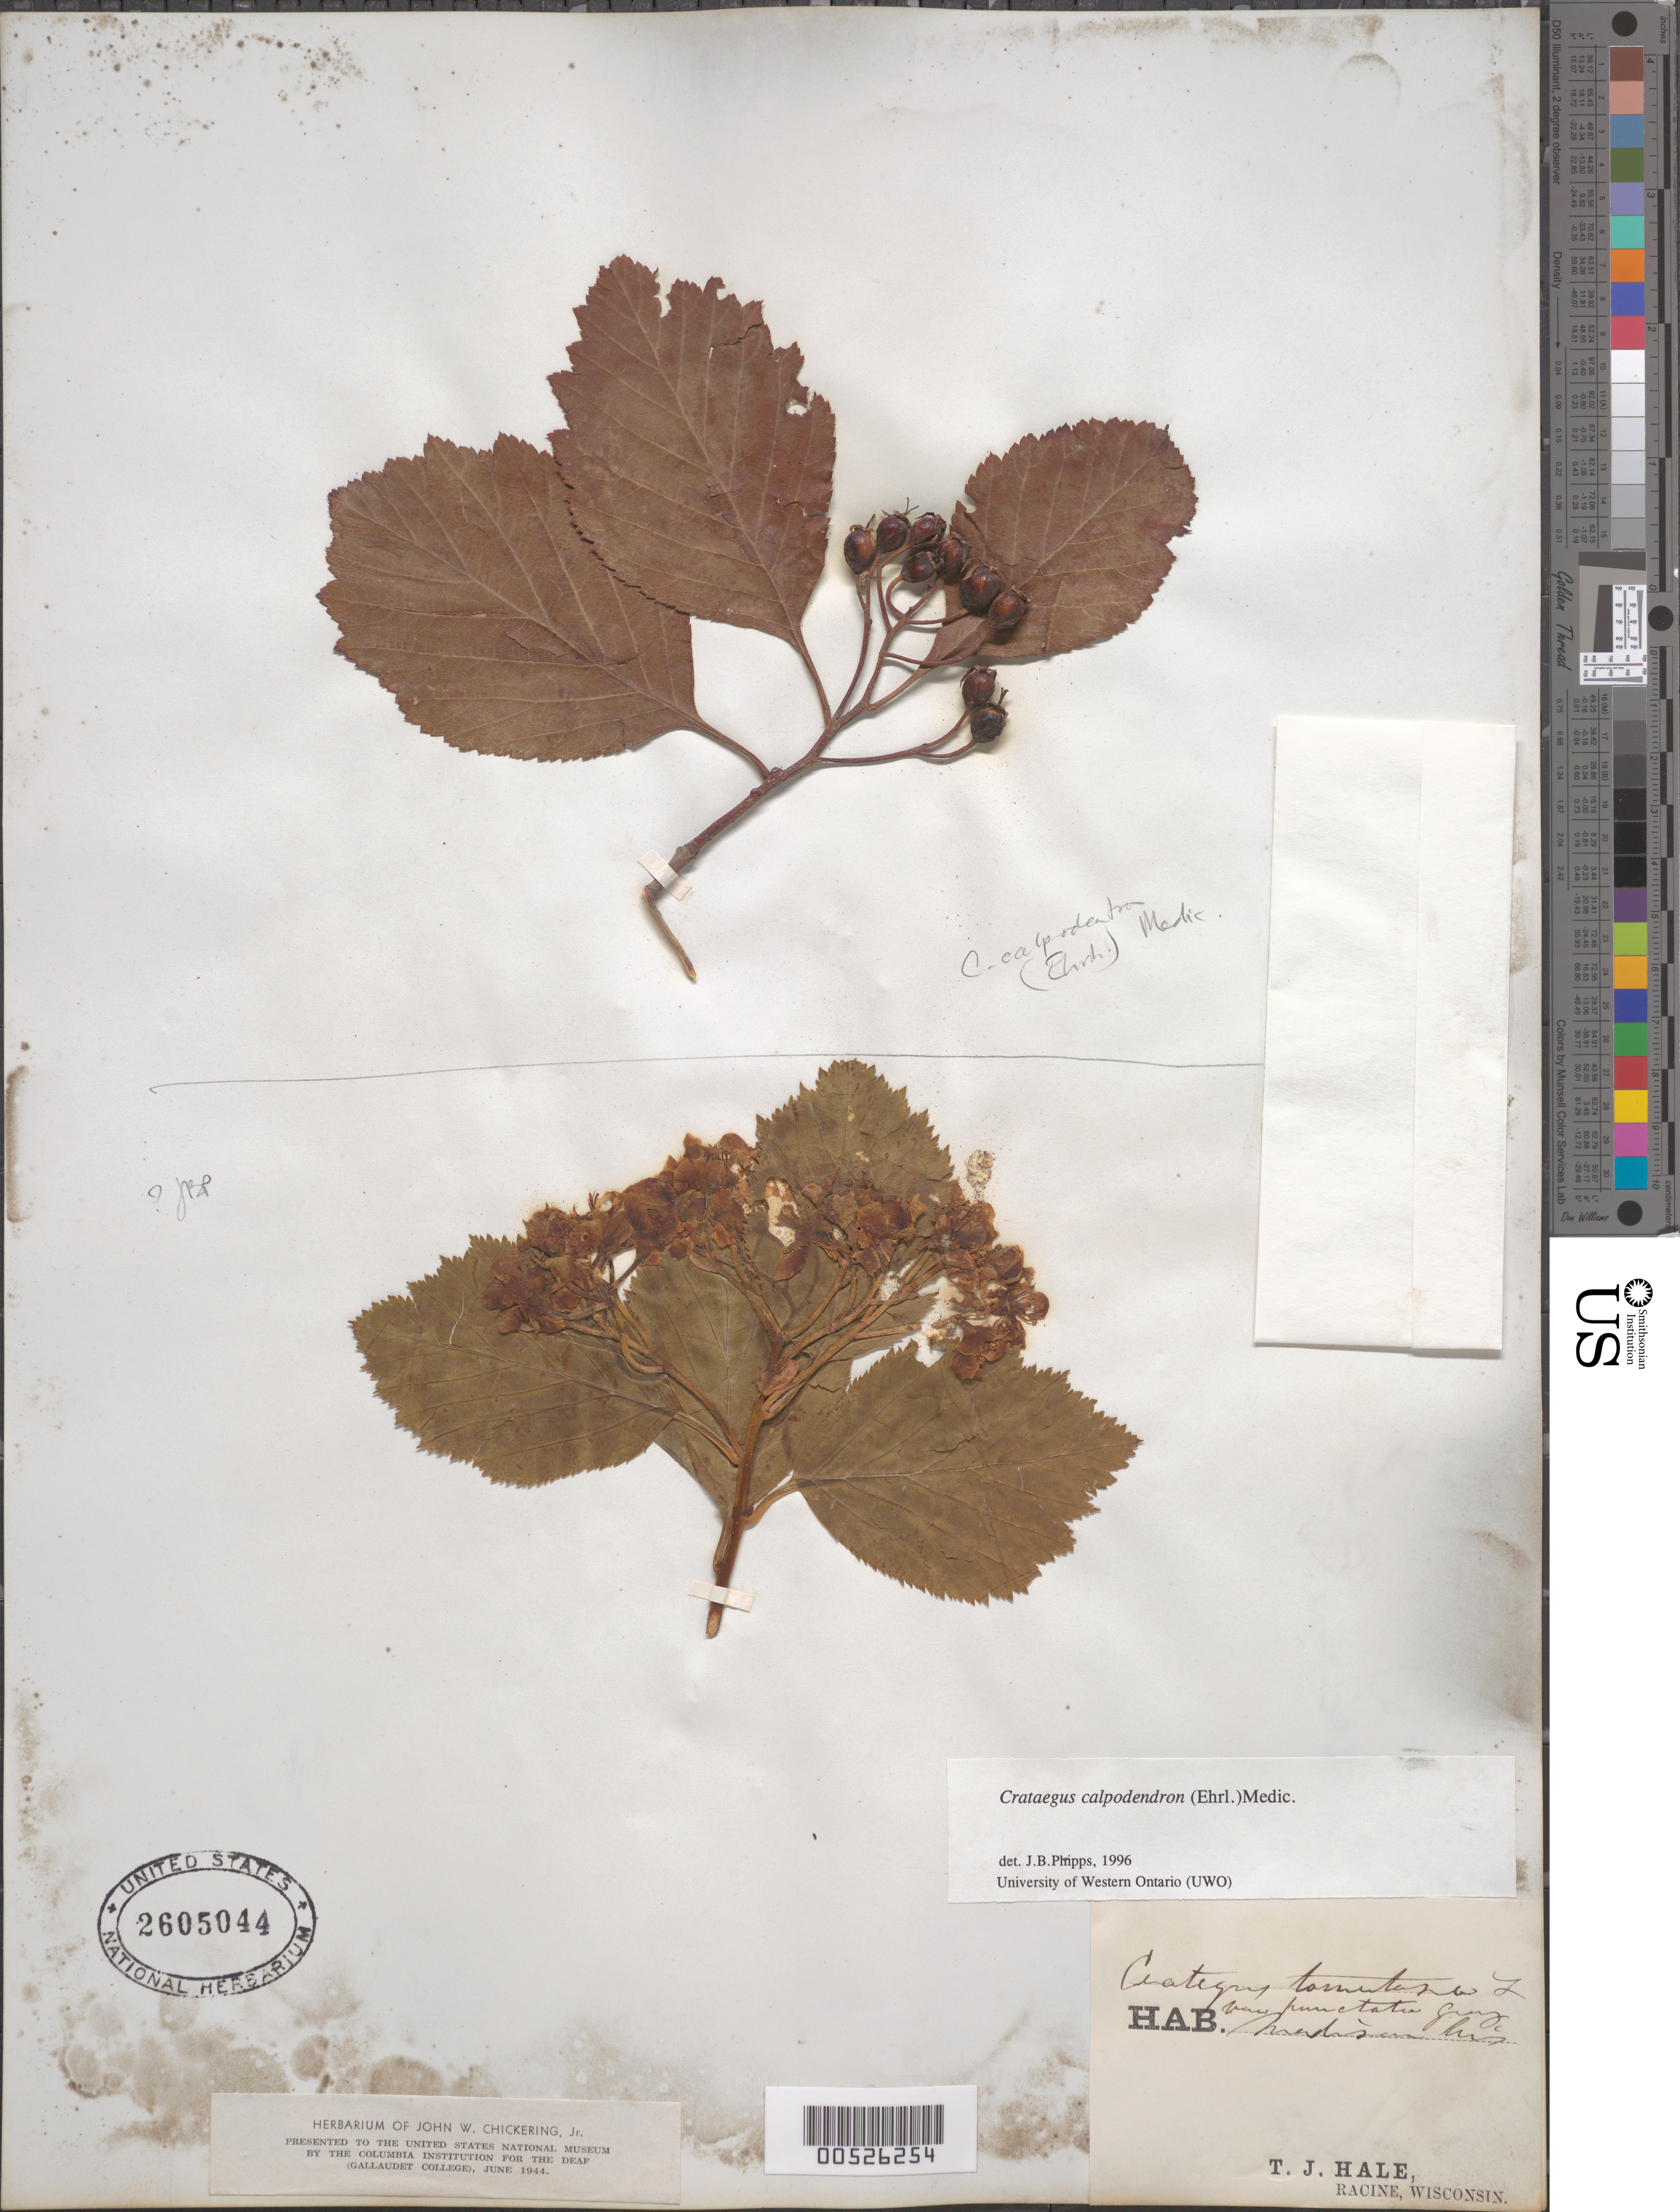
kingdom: Plantae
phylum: Tracheophyta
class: Magnoliopsida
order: Rosales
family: Rosaceae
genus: Crataegus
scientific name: Crataegus calpodendron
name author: (Ehrh.) Medik.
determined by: Phipps, James B., (UWO), University of Western Ontario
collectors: T. Hale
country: United States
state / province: Wisconsin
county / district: Dane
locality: Madison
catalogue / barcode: US 2605044